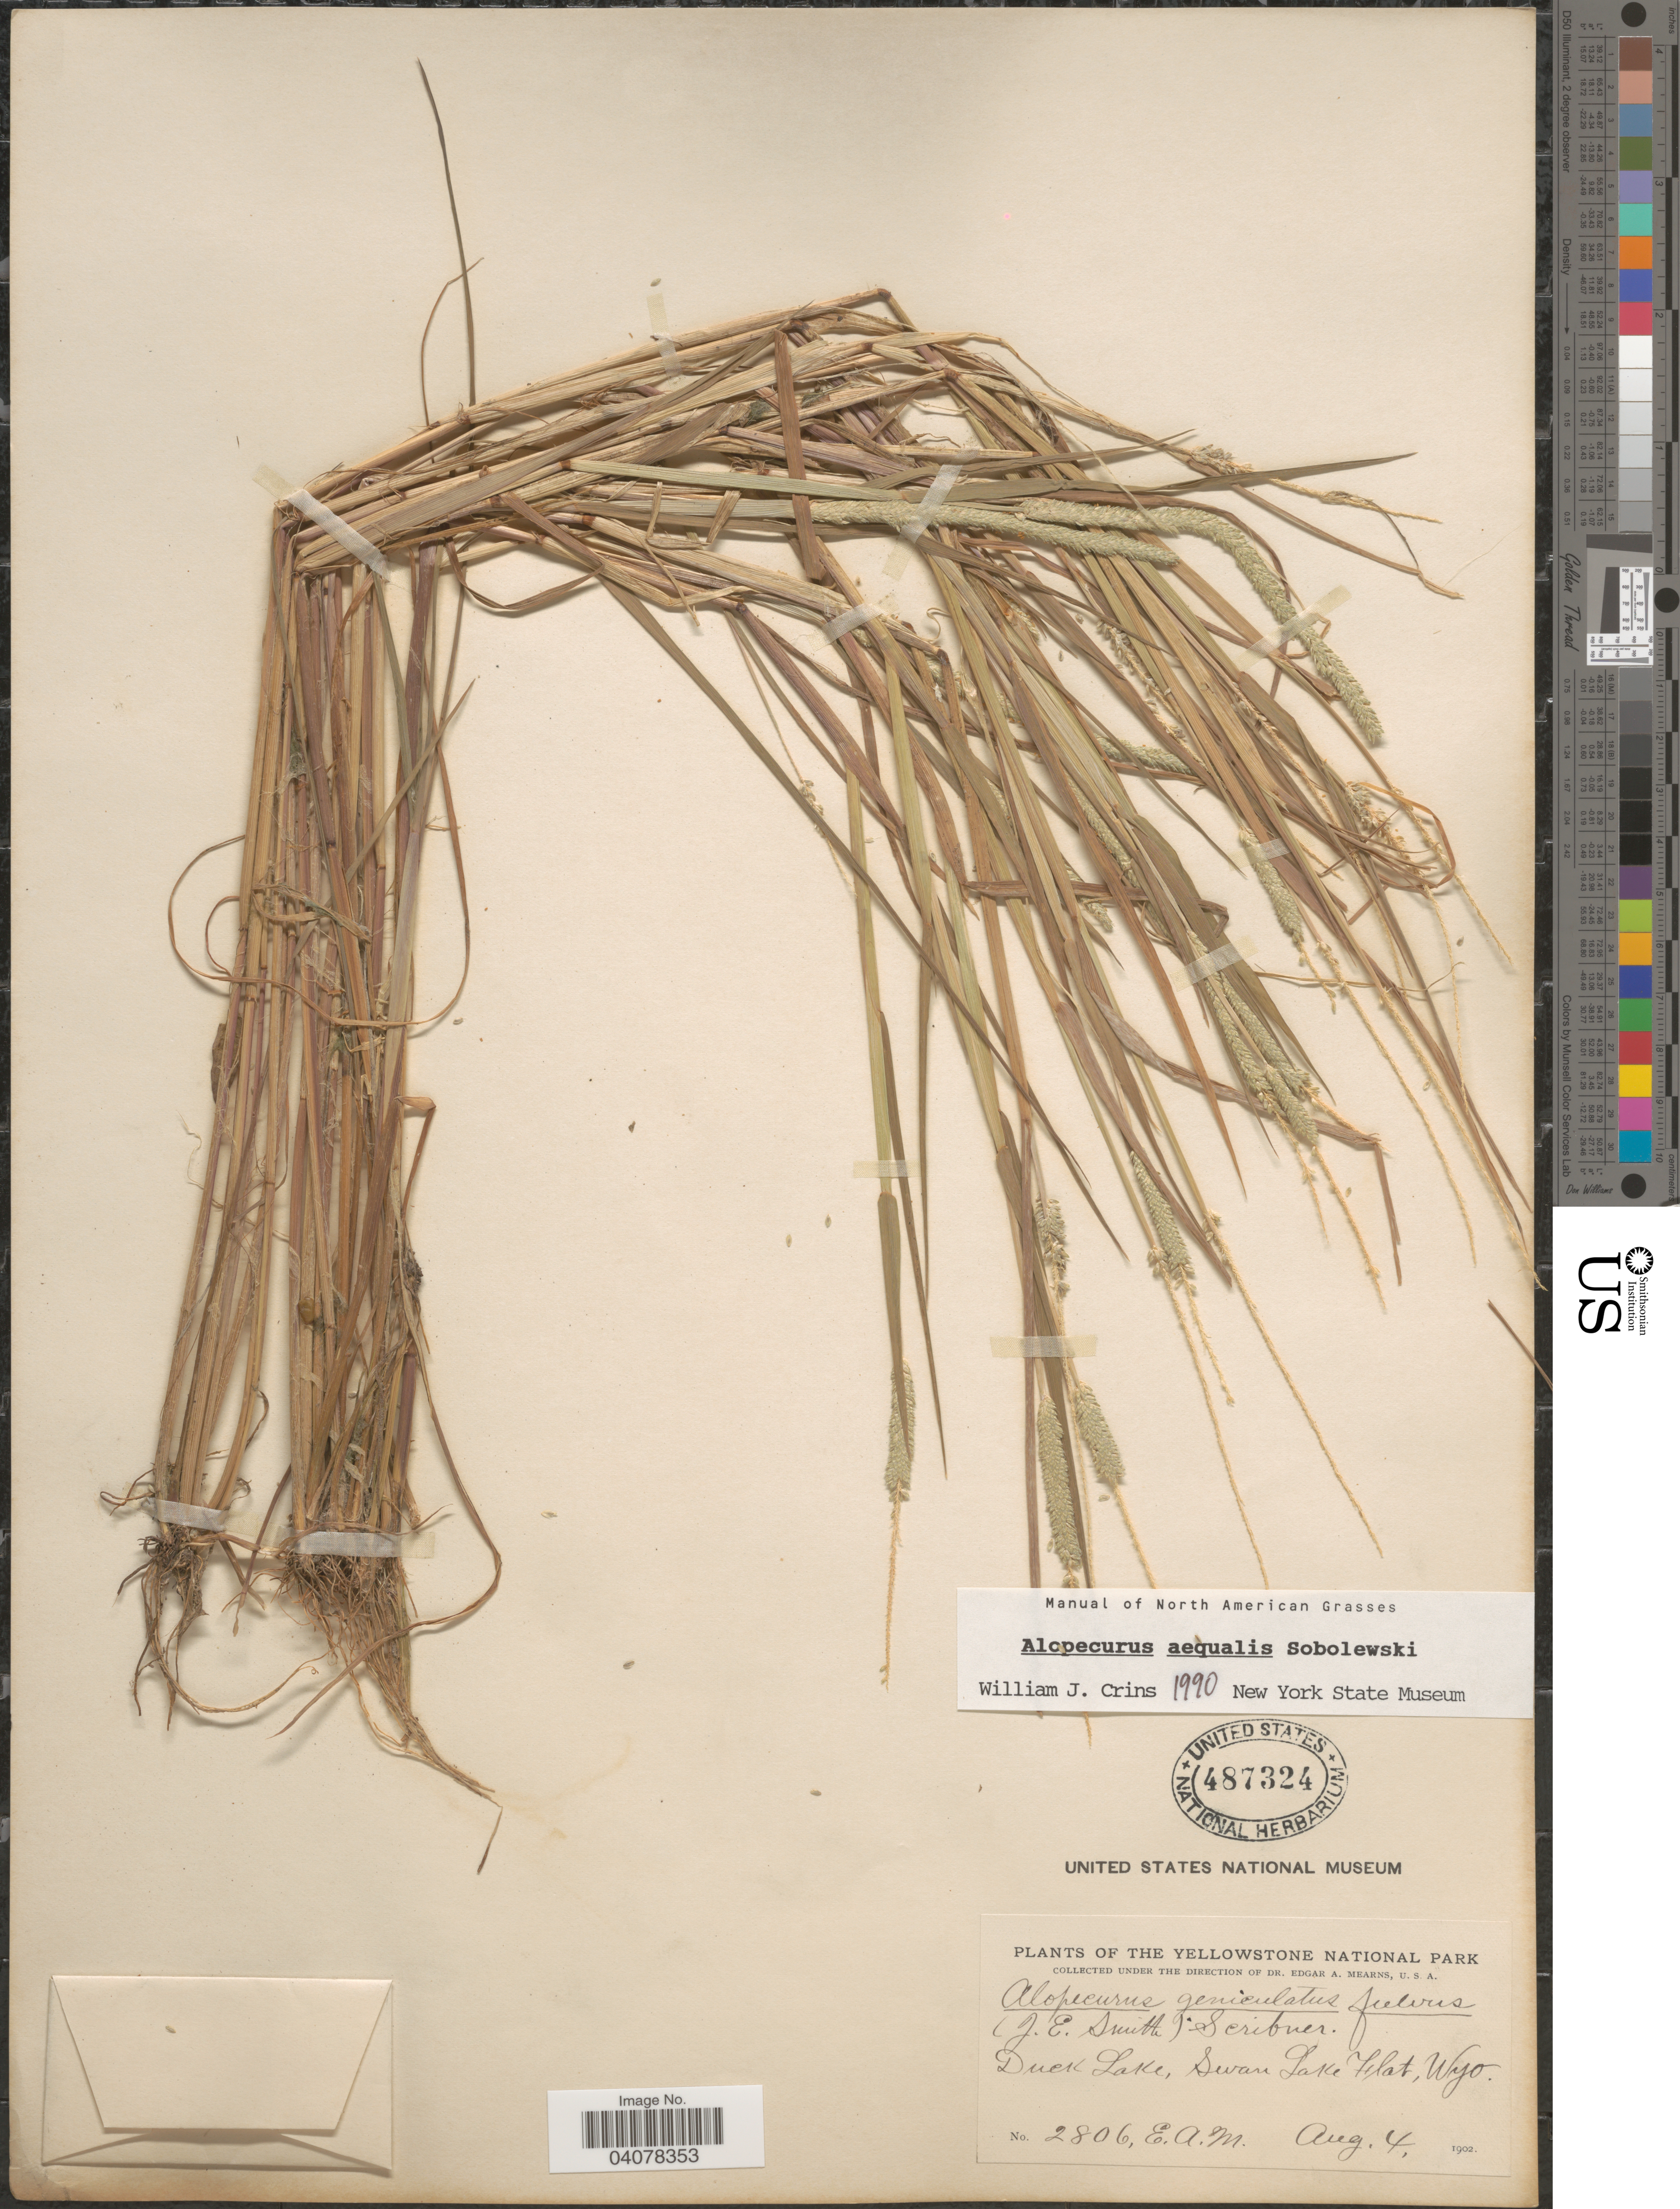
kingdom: Plantae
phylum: Tracheophyta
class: Liliopsida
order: Poales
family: Poaceae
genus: Alopecurus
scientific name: Alopecurus aequalis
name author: Sobol.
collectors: E. A. Mearns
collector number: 2806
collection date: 1902-08-04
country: United States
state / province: Wyoming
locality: The Yellowstone National Park. Duck Lake, Swan Lake Flat.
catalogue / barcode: US 487324